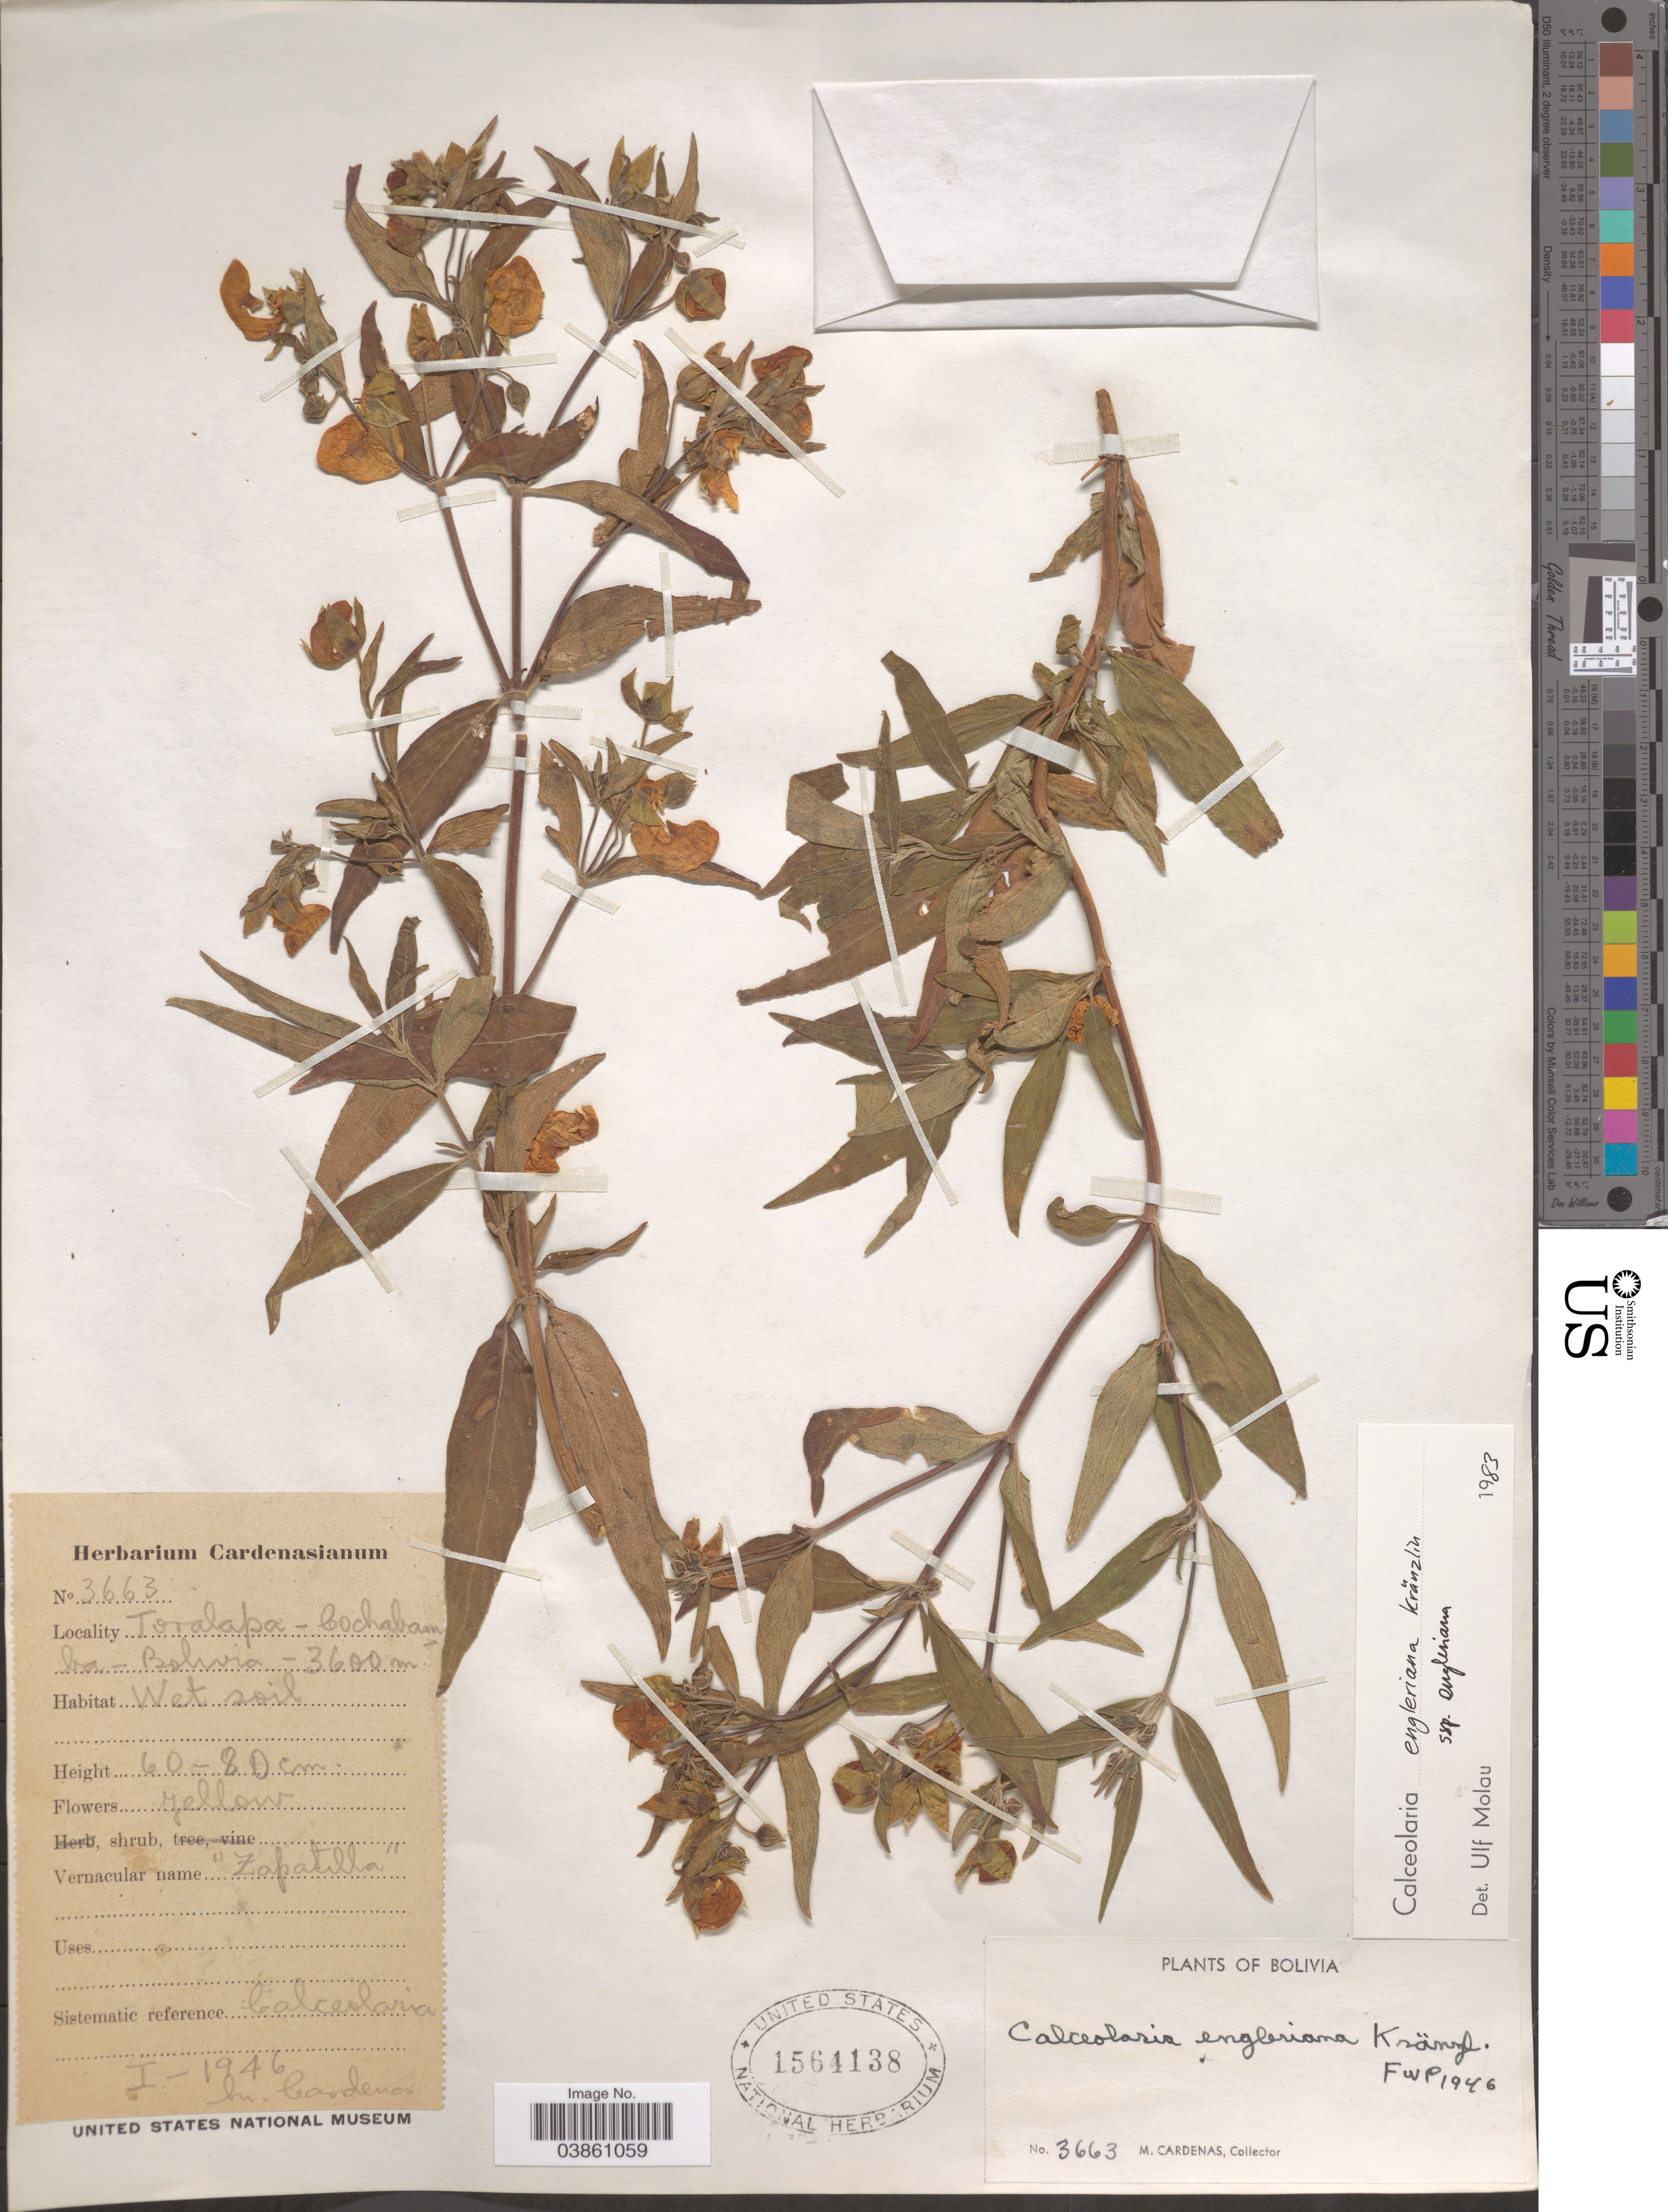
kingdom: Plantae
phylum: Tracheophyta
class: Magnoliopsida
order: Lamiales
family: Calceolariaceae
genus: Calceolaria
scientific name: Calceolaria engleriana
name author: Kraenzl.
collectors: M. Cárdenas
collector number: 3663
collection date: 1946-01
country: Bolivia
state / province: Cochabamba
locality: Toralapa.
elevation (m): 3600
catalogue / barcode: US 1564138